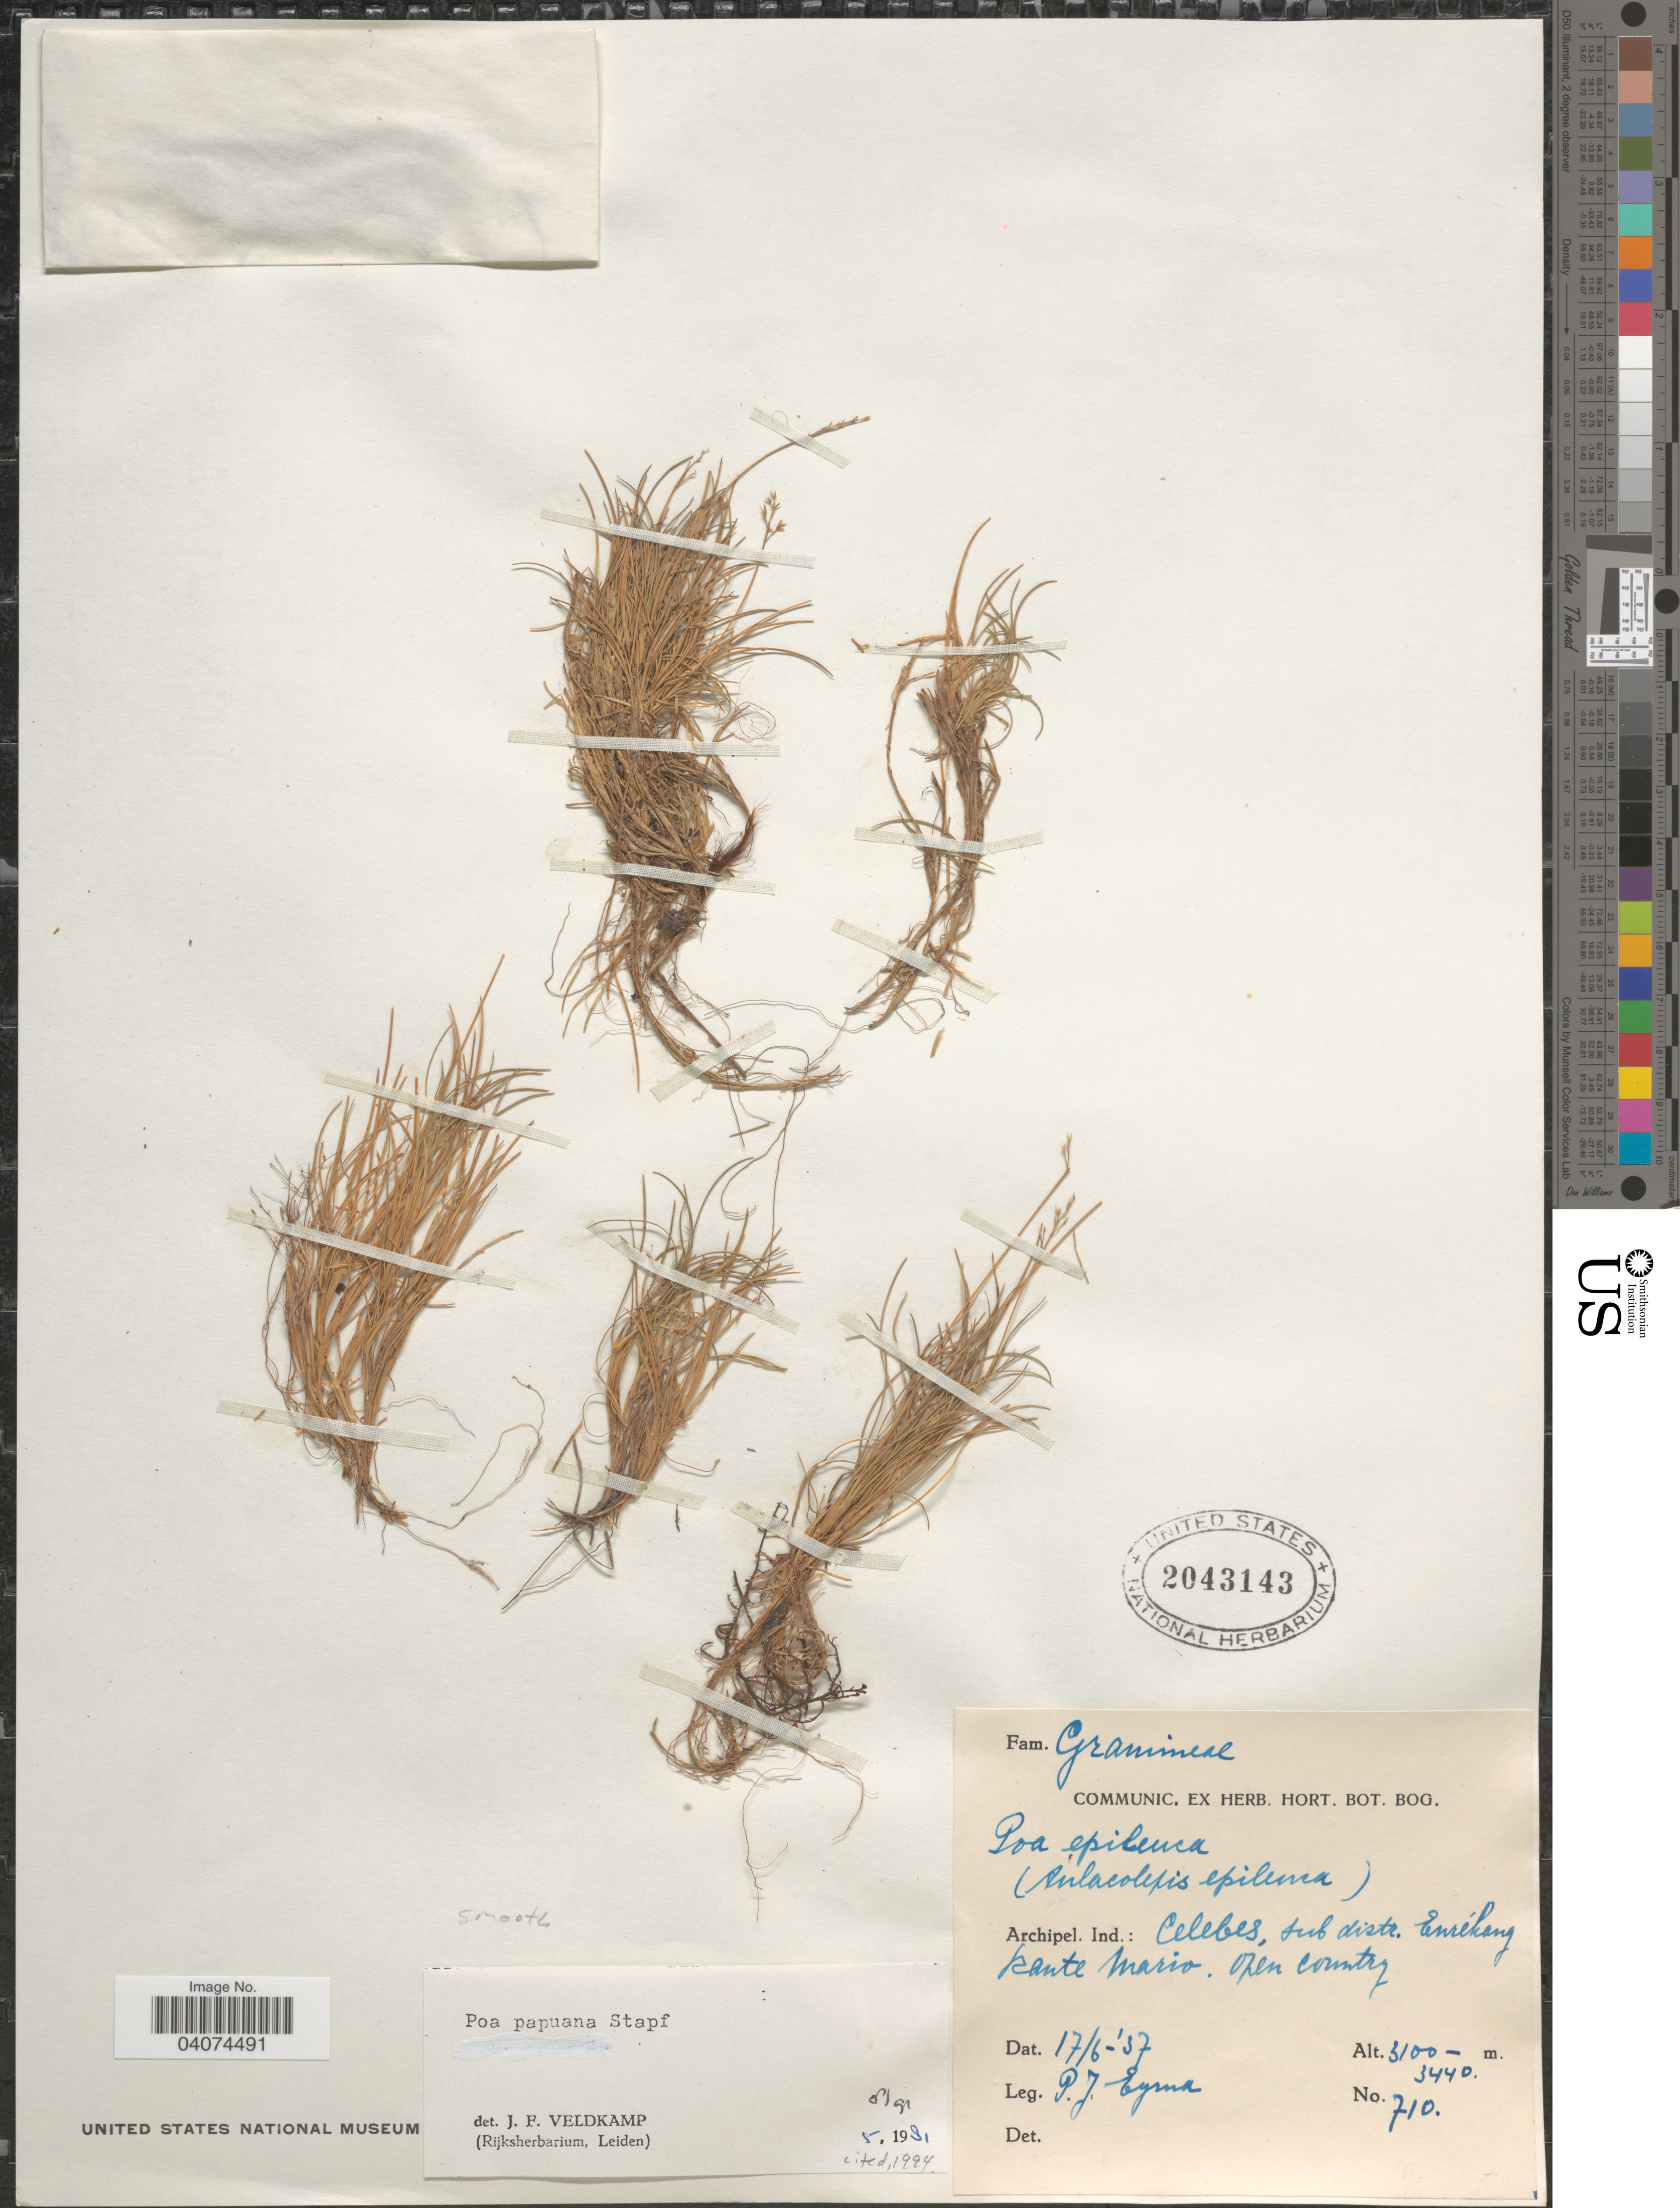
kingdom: Plantae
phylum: Tracheophyta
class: Liliopsida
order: Poales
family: Poaceae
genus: Poa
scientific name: Poa papuana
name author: Stapf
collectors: P. J. Eyma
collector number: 710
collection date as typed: Transcribed d/m/y: 17/6/37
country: Indonesia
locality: Archipel. Ind.: Celebes, sub distr. Enrékang Rante Mario. Open country.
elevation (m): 3100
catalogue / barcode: US 2043143